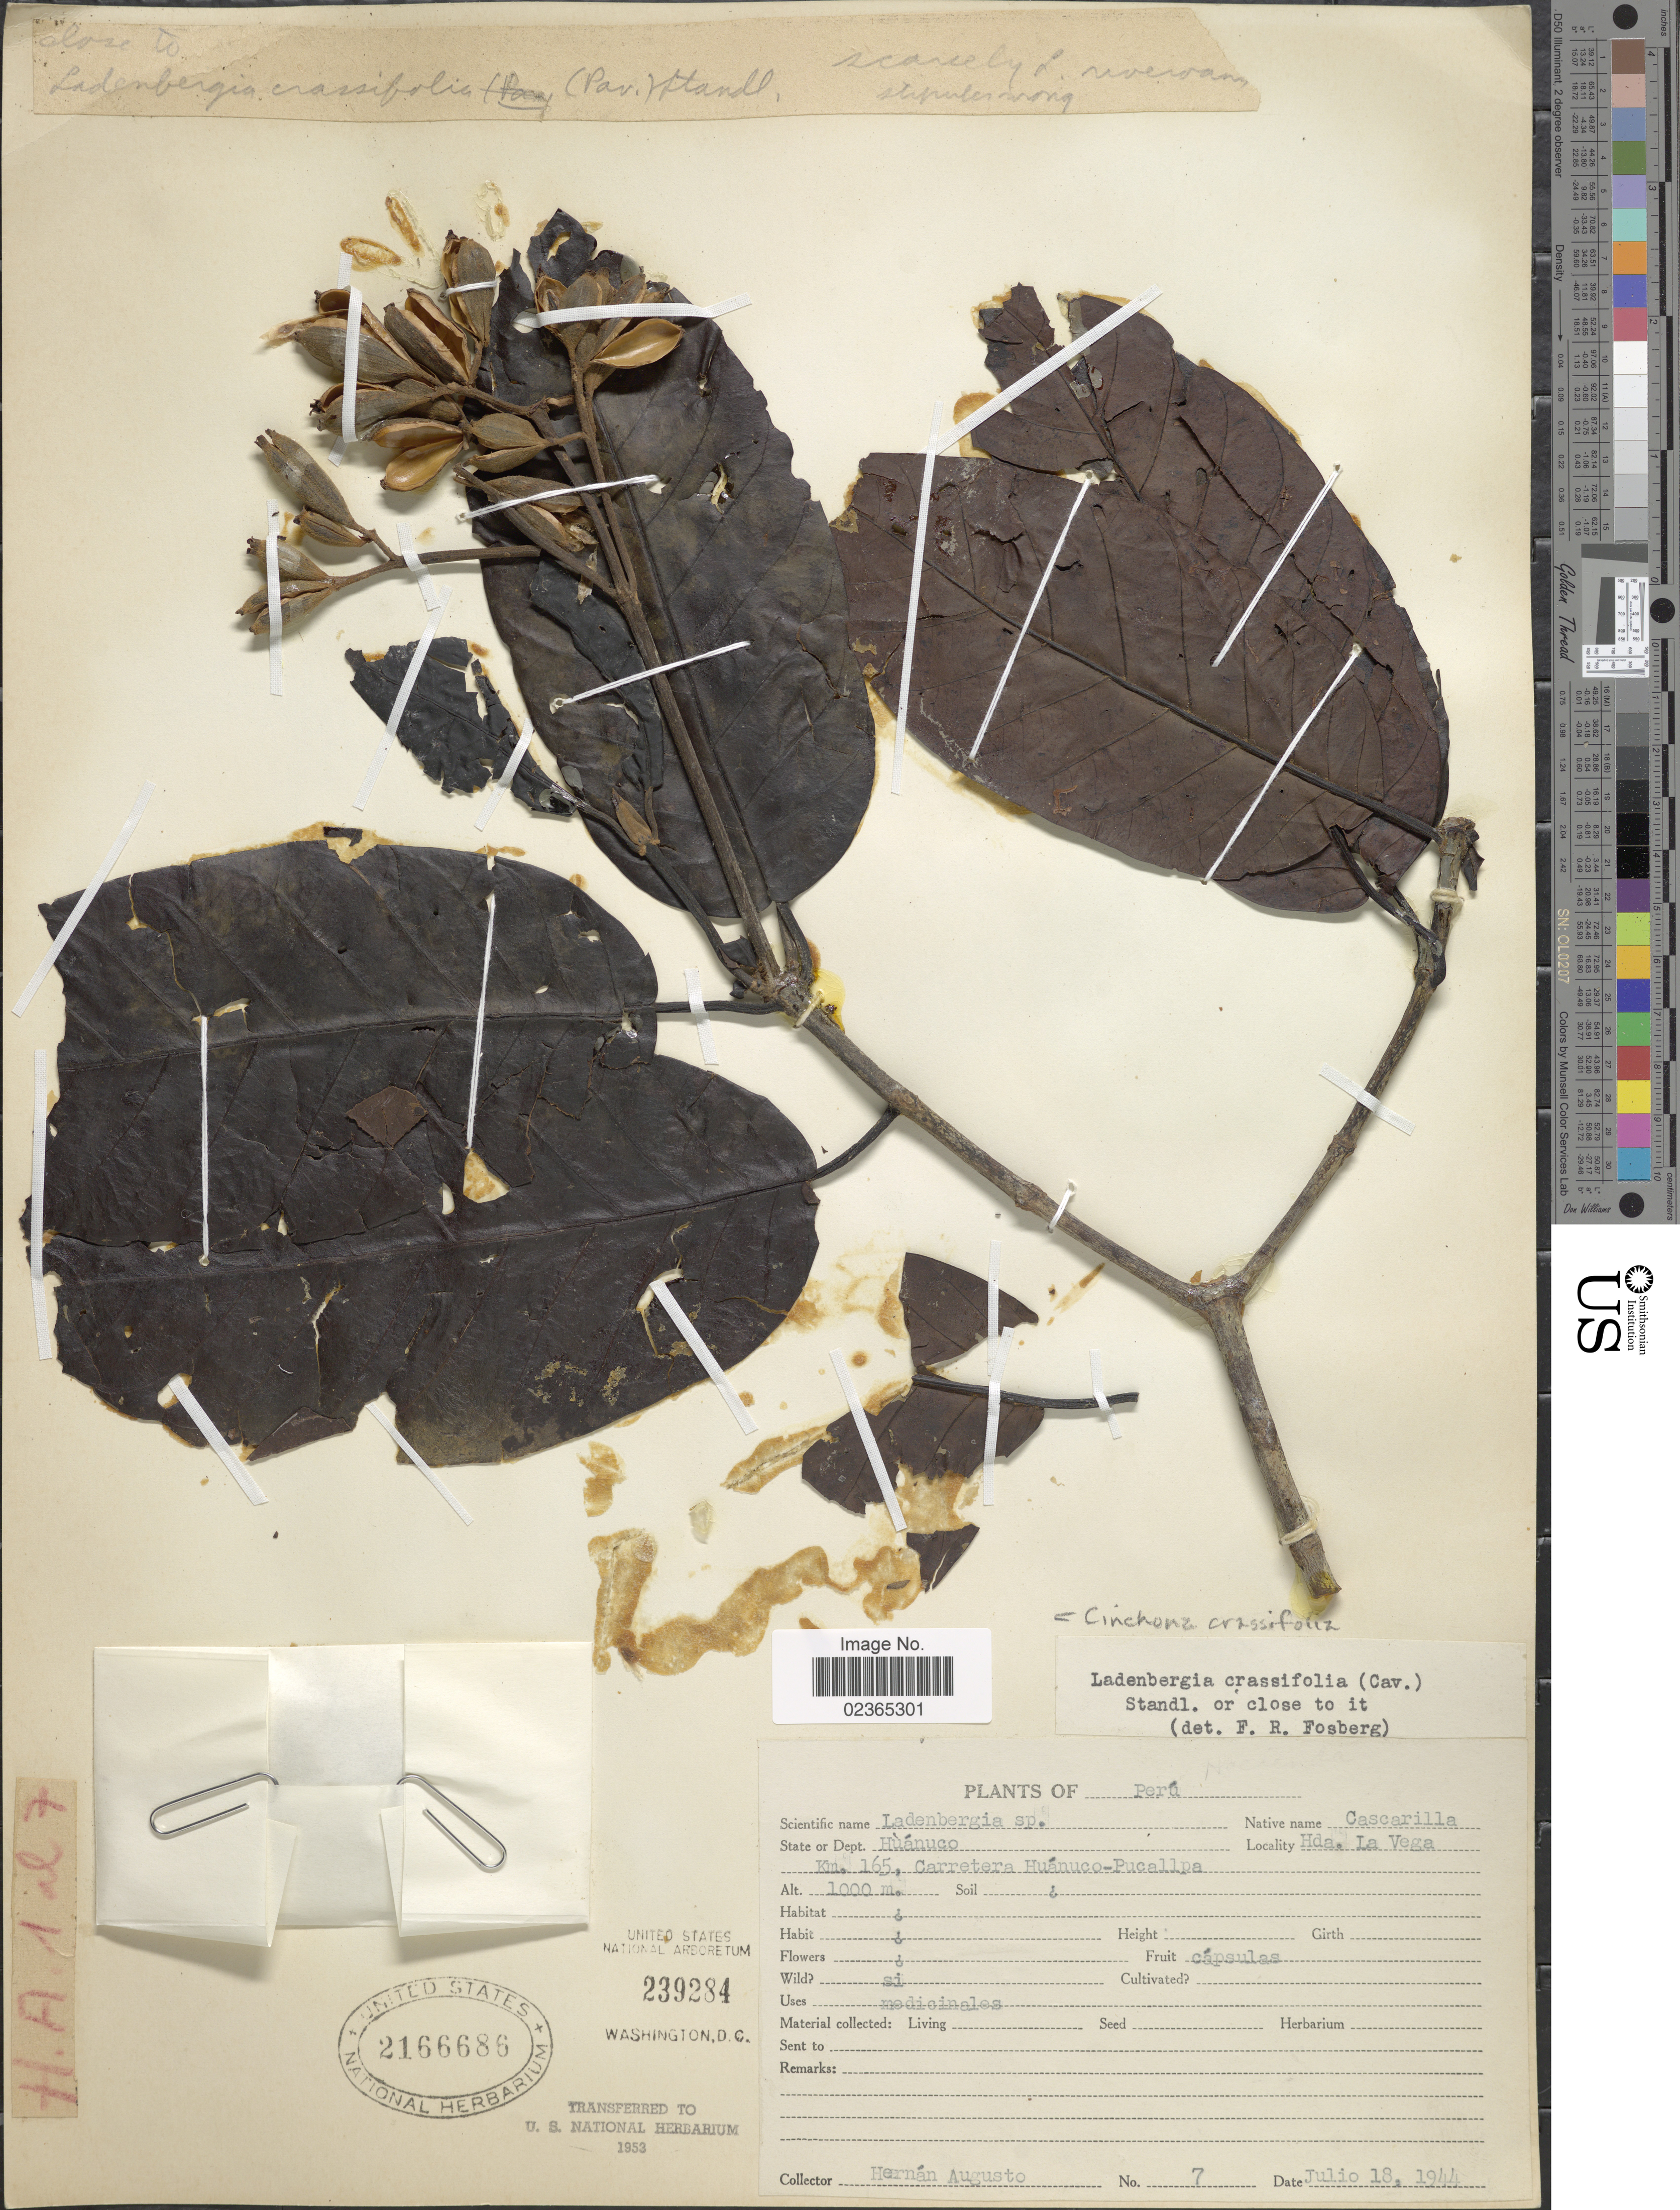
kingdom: Plantae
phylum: Tracheophyta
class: Magnoliopsida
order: Gentianales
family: Rubiaceae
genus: Ladenbergia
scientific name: Ladenbergia crassifolia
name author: (Pav. ex DC.) Standl.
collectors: H. Augusto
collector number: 7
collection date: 1944-07-18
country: Peru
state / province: Huánuco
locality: Hda. La Vega, Km. 165, Carretera Huanuco-Pucallpa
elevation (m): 1000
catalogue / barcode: US 2166686